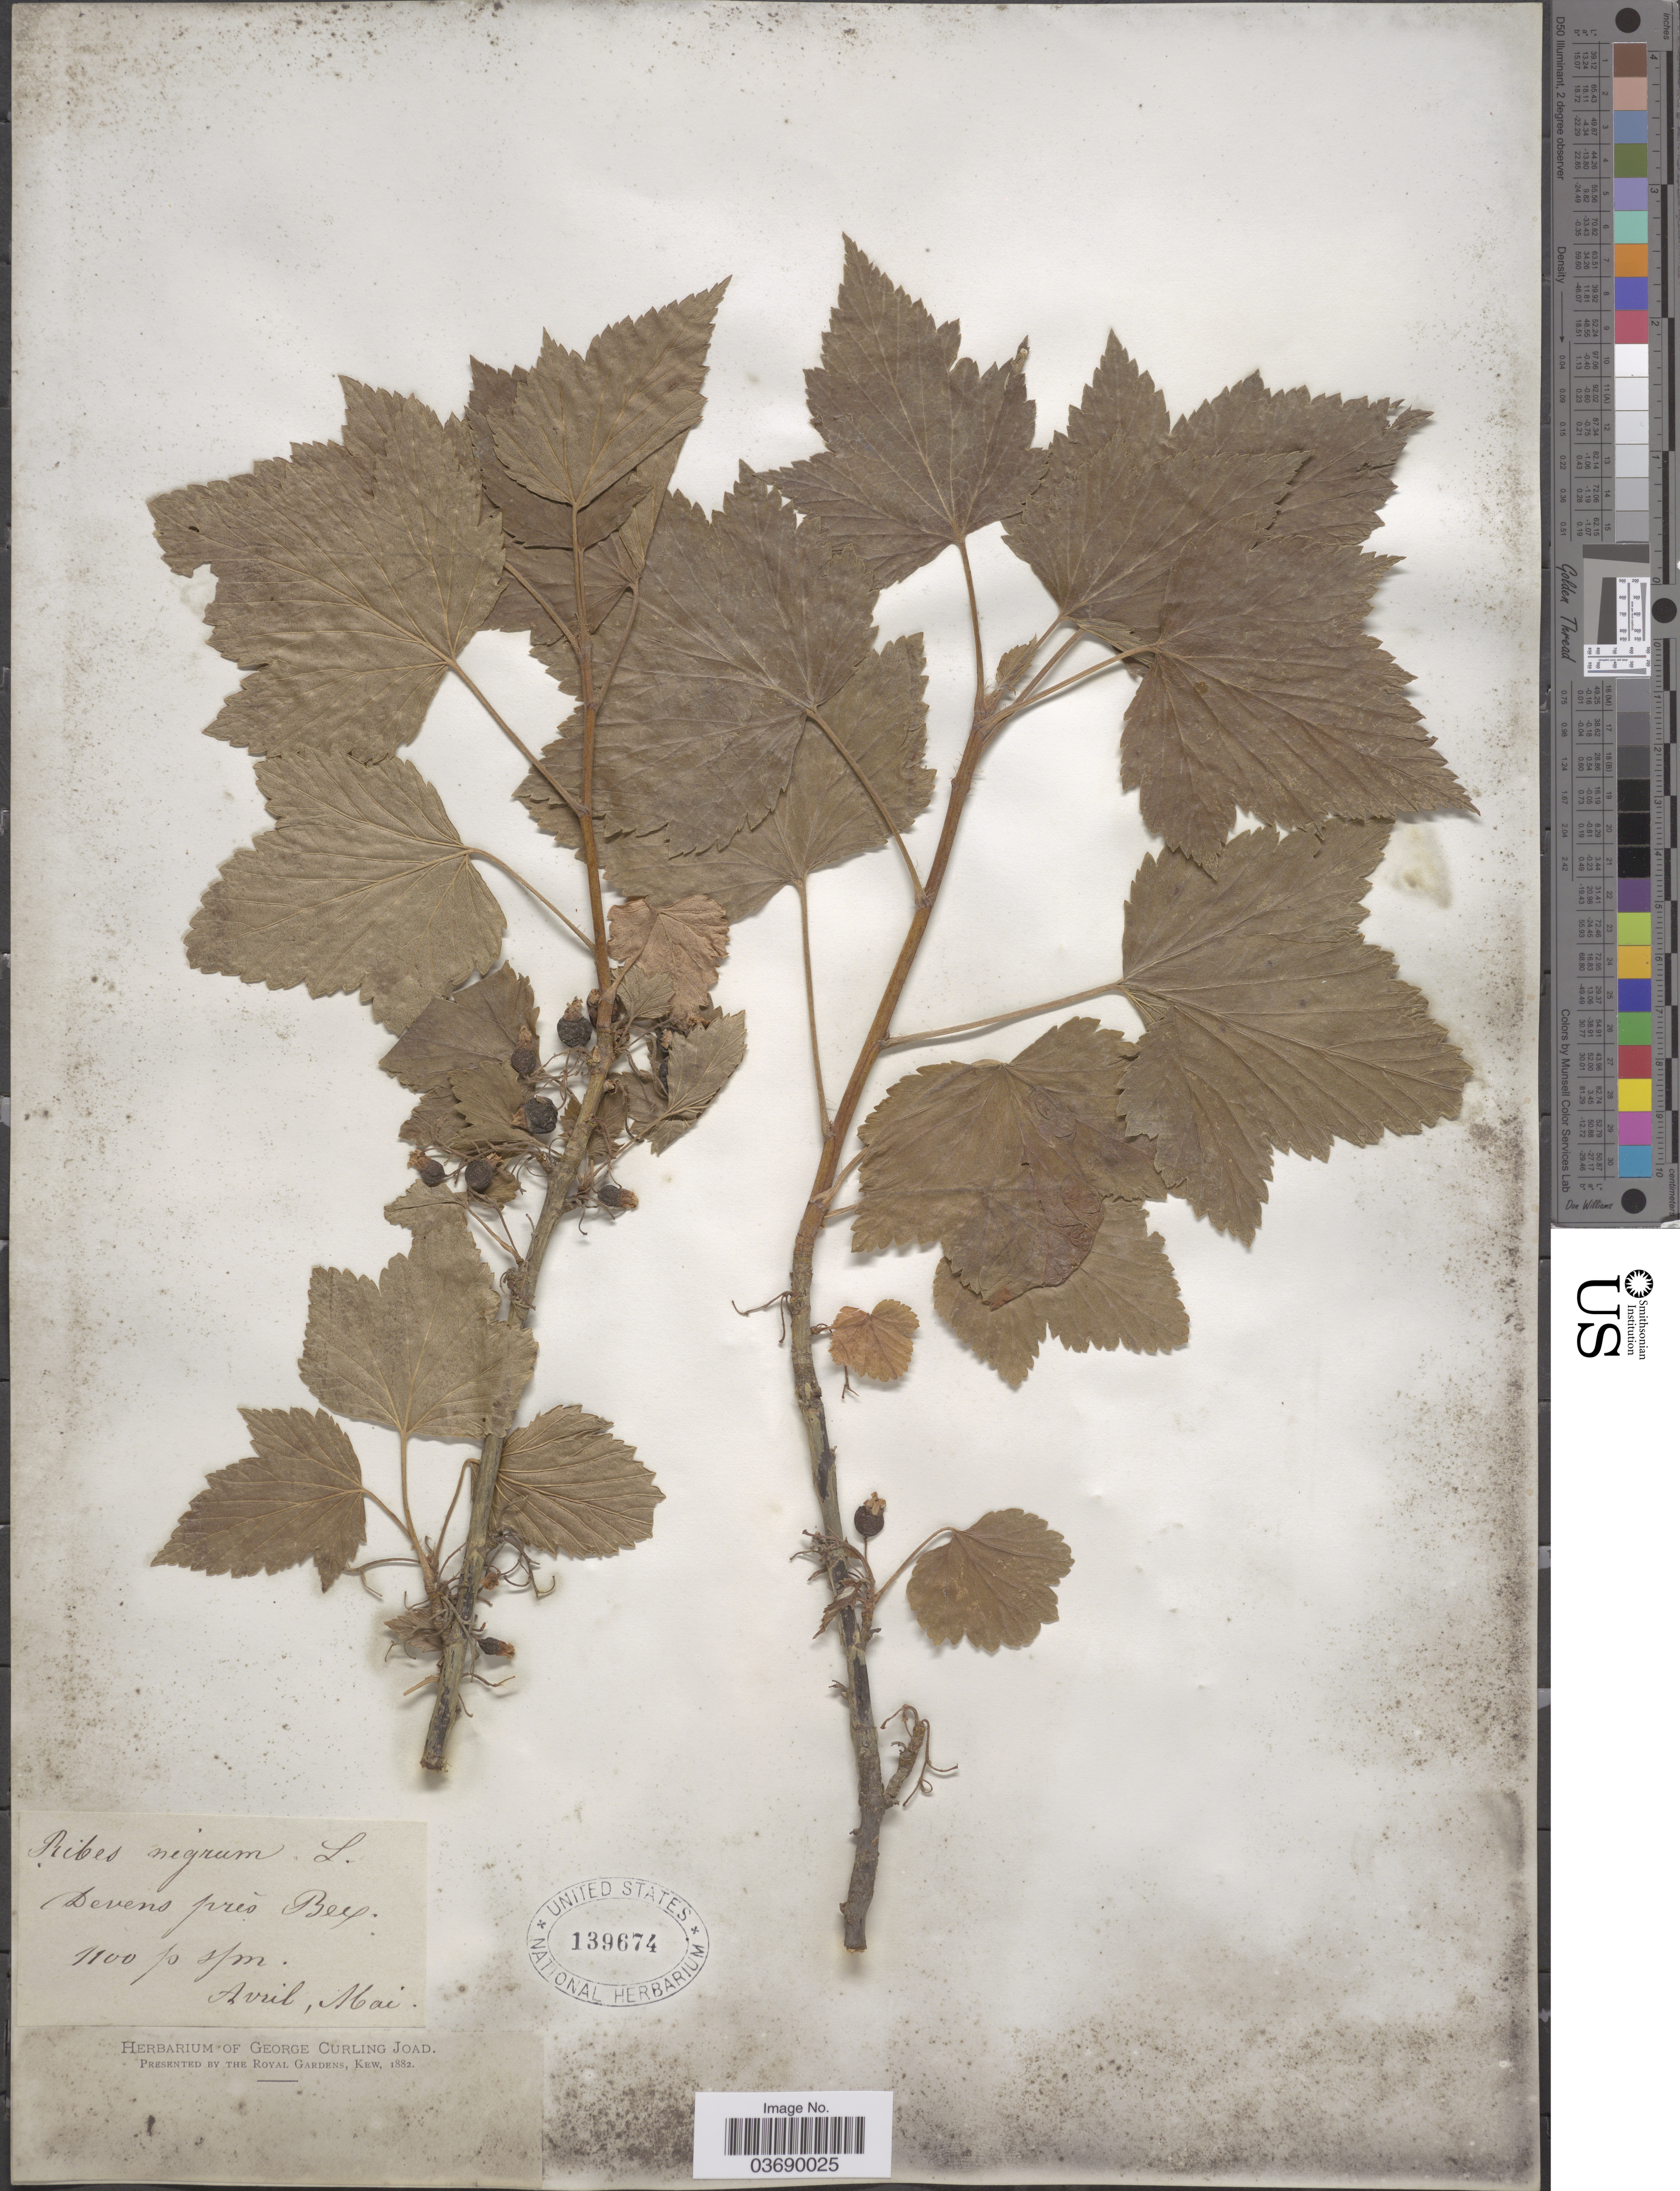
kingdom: Plantae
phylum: Tracheophyta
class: Magnoliopsida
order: Saxifragales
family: Grossulariaceae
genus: Ribes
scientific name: Ribes nigrum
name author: L.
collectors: ex herb. George Curling Joad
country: Switzerland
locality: Devens près Bex.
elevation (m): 335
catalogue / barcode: US 139674